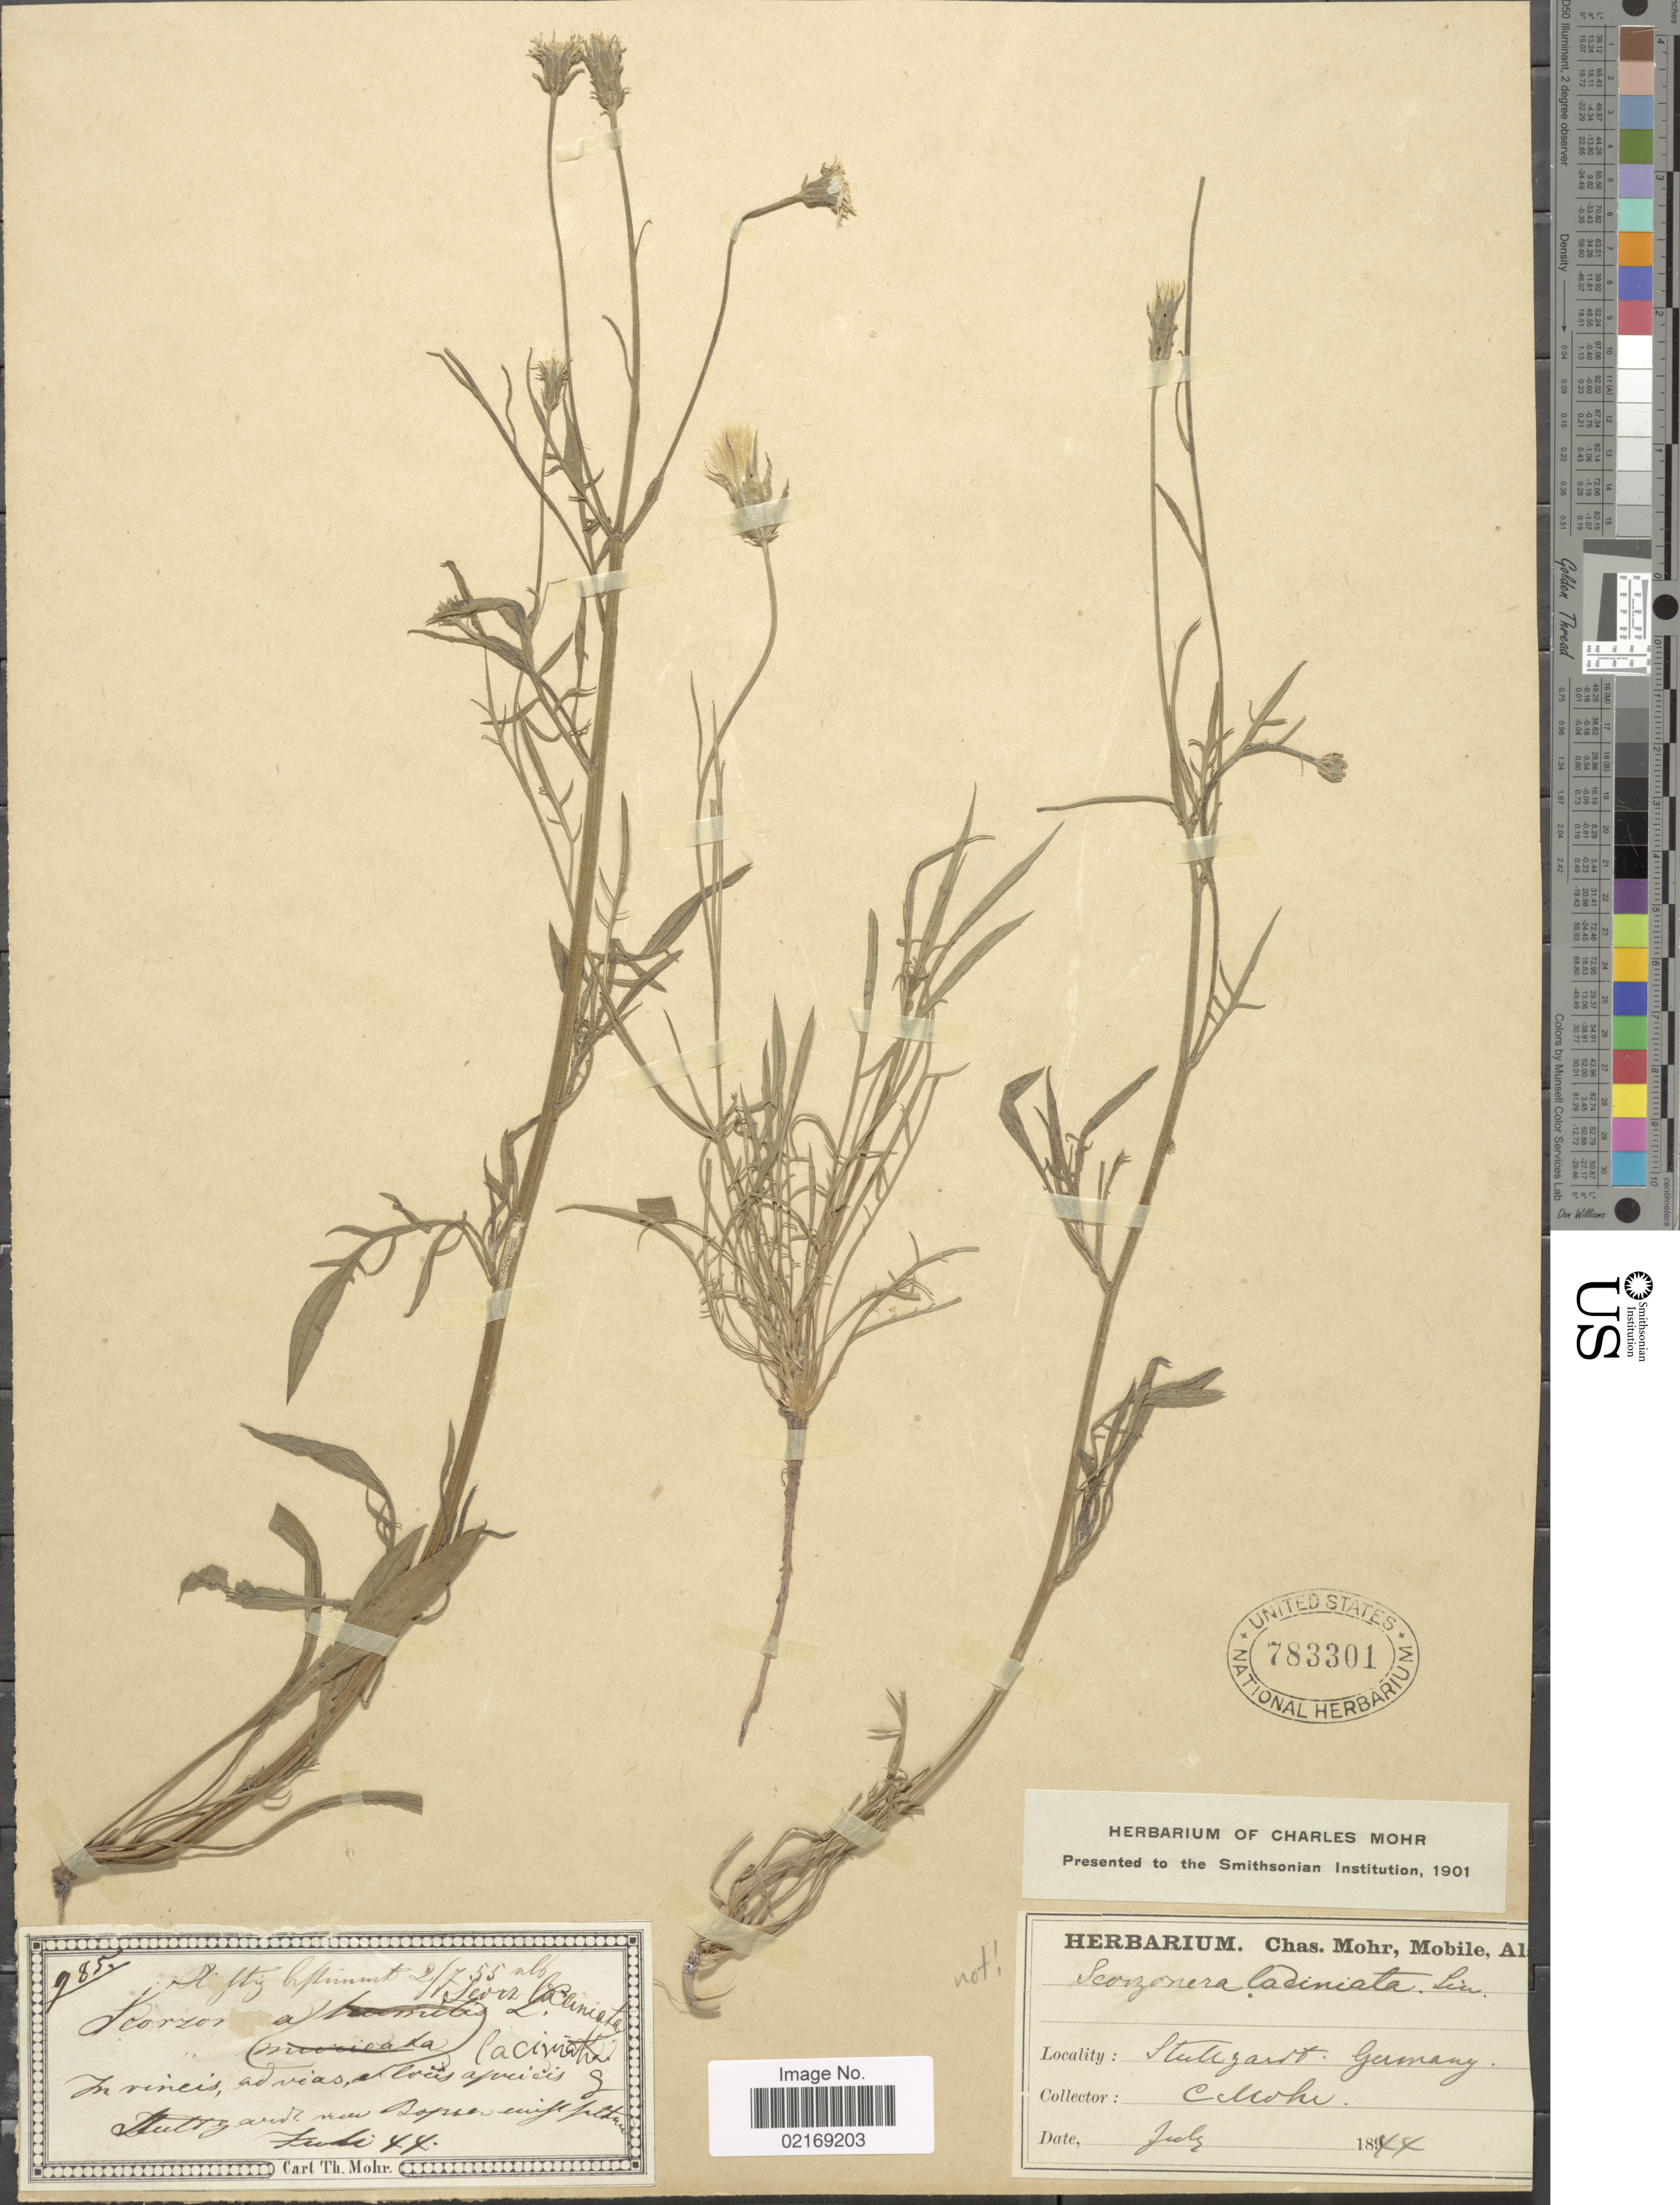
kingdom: Plantae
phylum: Tracheophyta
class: Magnoliopsida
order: Asterales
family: Asteraceae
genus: Scorzonera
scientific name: Scorzonera laciniata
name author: L.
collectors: Mohr, C. T. (herbarium)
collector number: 985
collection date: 1844-07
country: Germany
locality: Stuttgart, in vincis as viad, ad locis apricis. [interpreted]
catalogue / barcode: US 783301